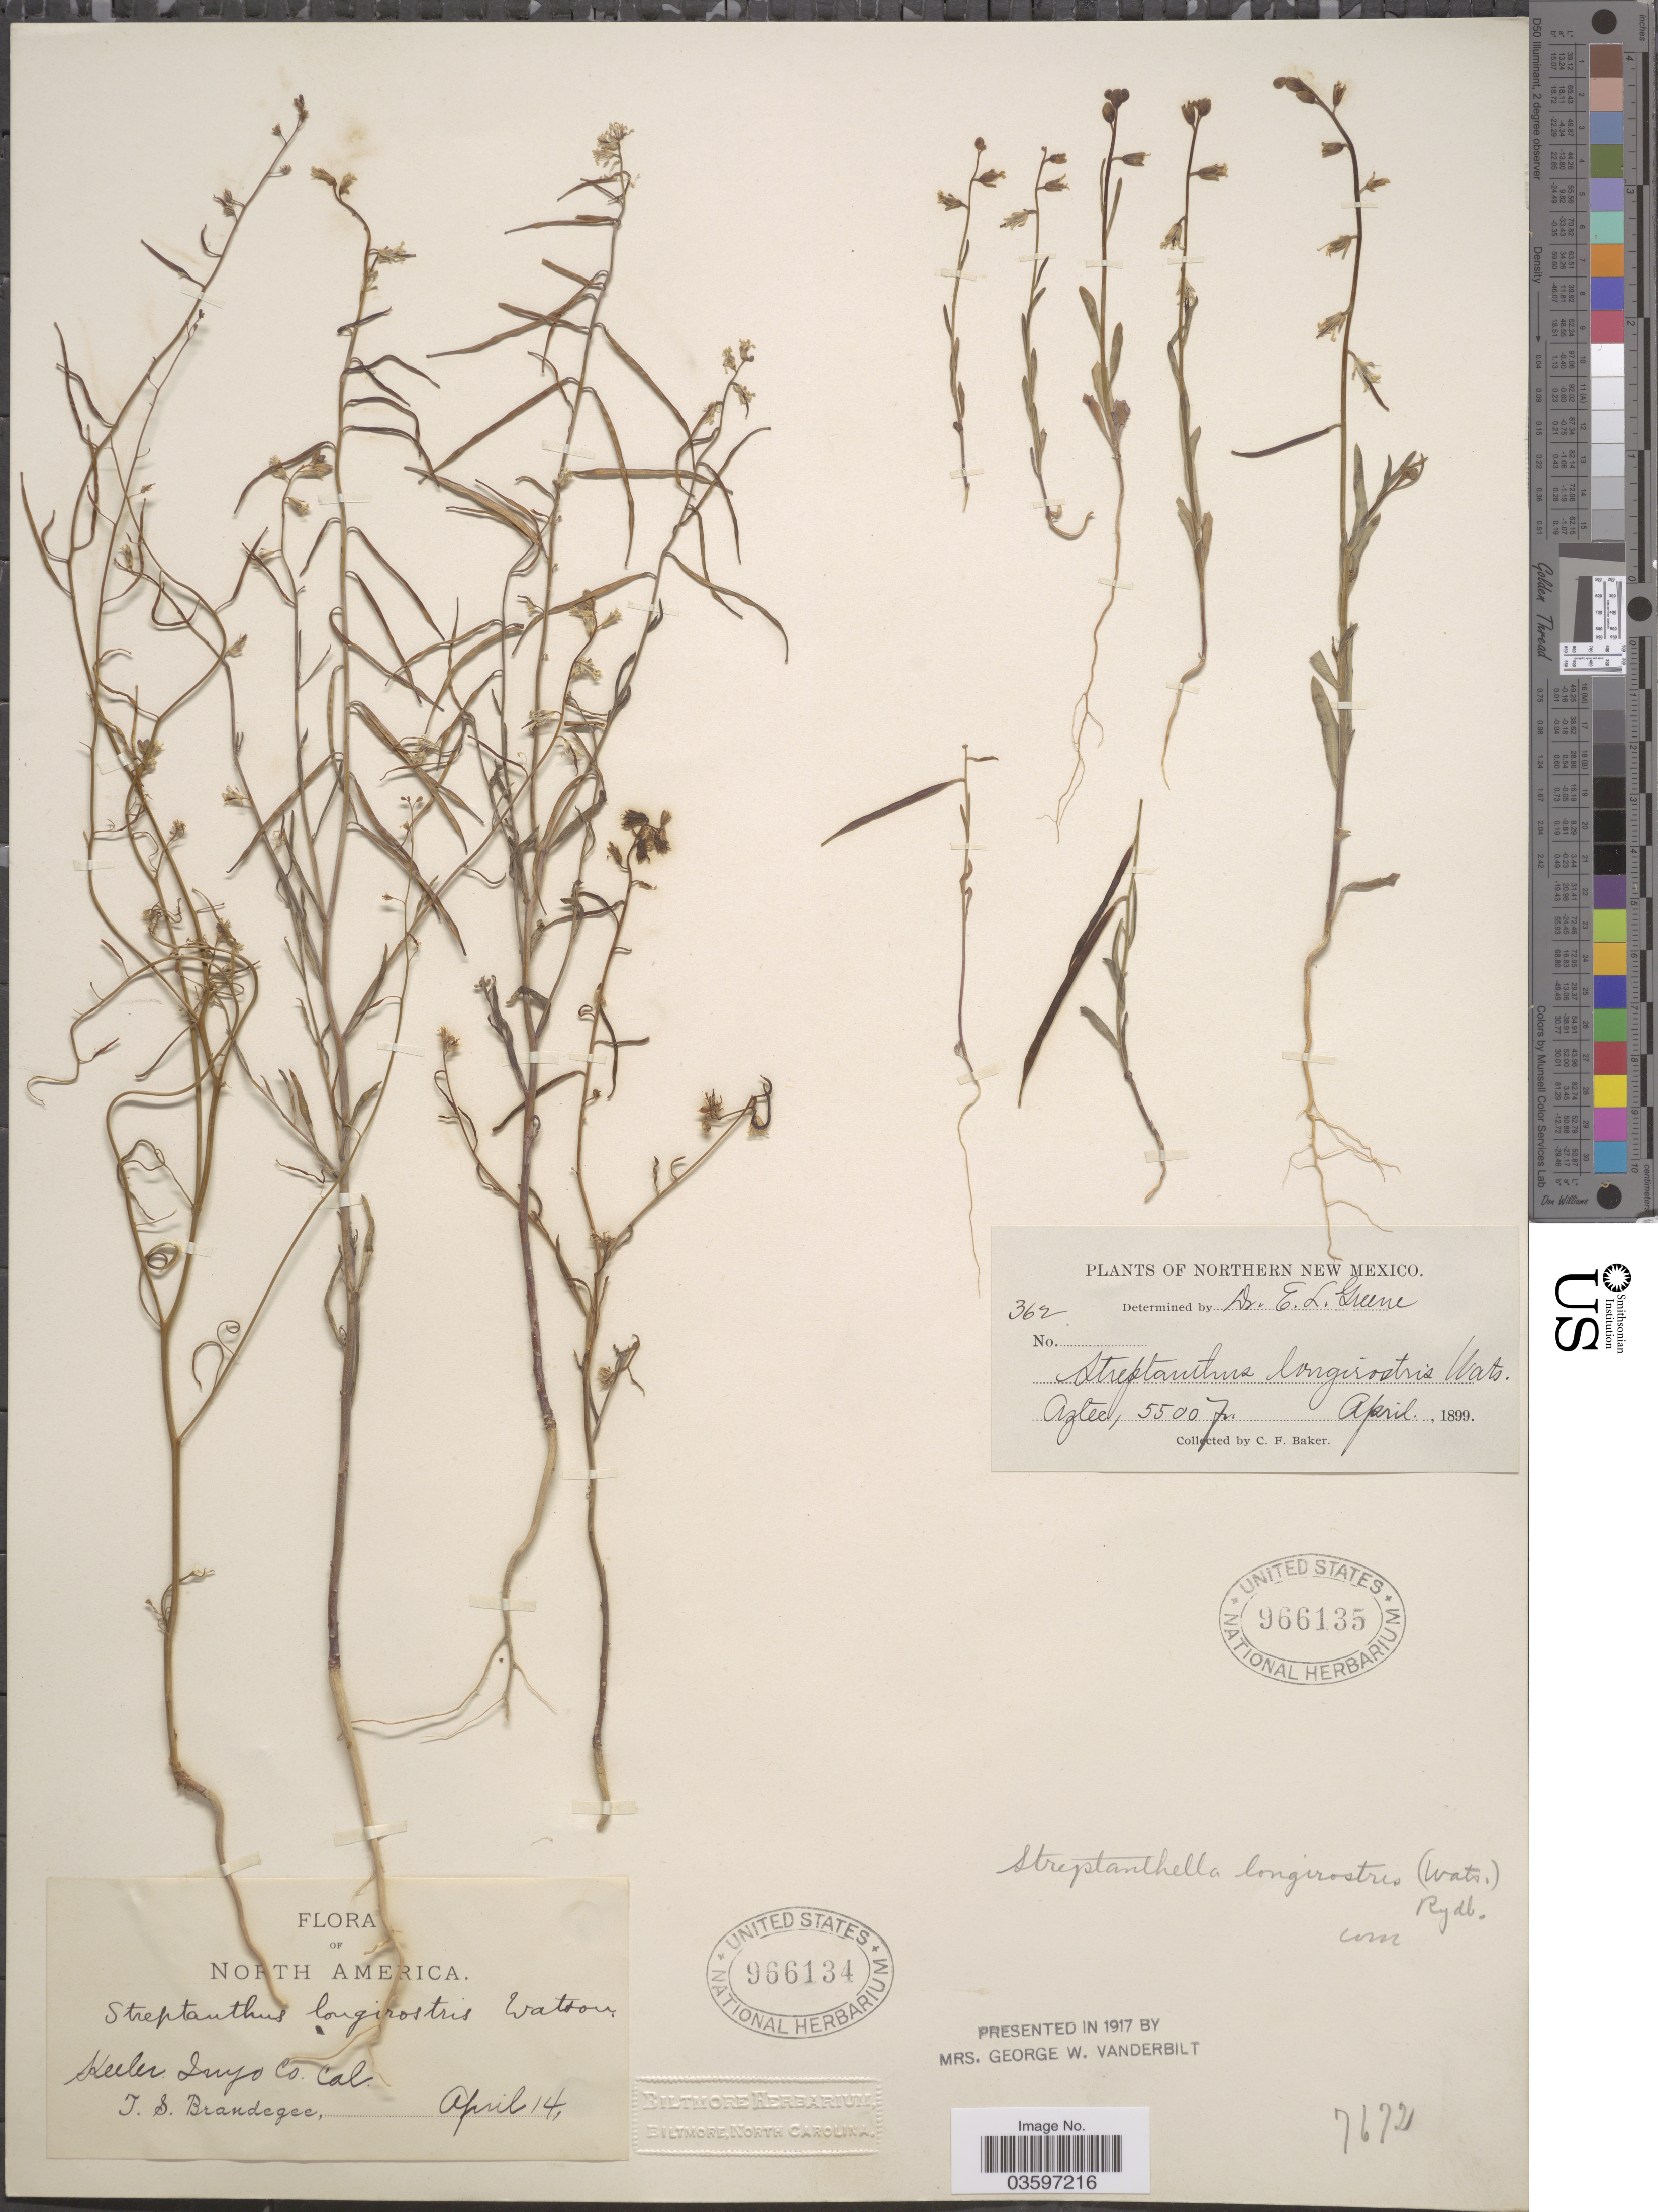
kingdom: Plantae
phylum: Tracheophyta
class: Magnoliopsida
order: Brassicales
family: Brassicaceae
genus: Streptanthella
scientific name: Streptanthella longirostris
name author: (S. Watson) Rydb.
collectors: C. F. Baker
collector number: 362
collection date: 1899-04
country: United States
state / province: New Mexico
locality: Northern New Mexico. Aztec.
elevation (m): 1676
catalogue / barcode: US 966135-2